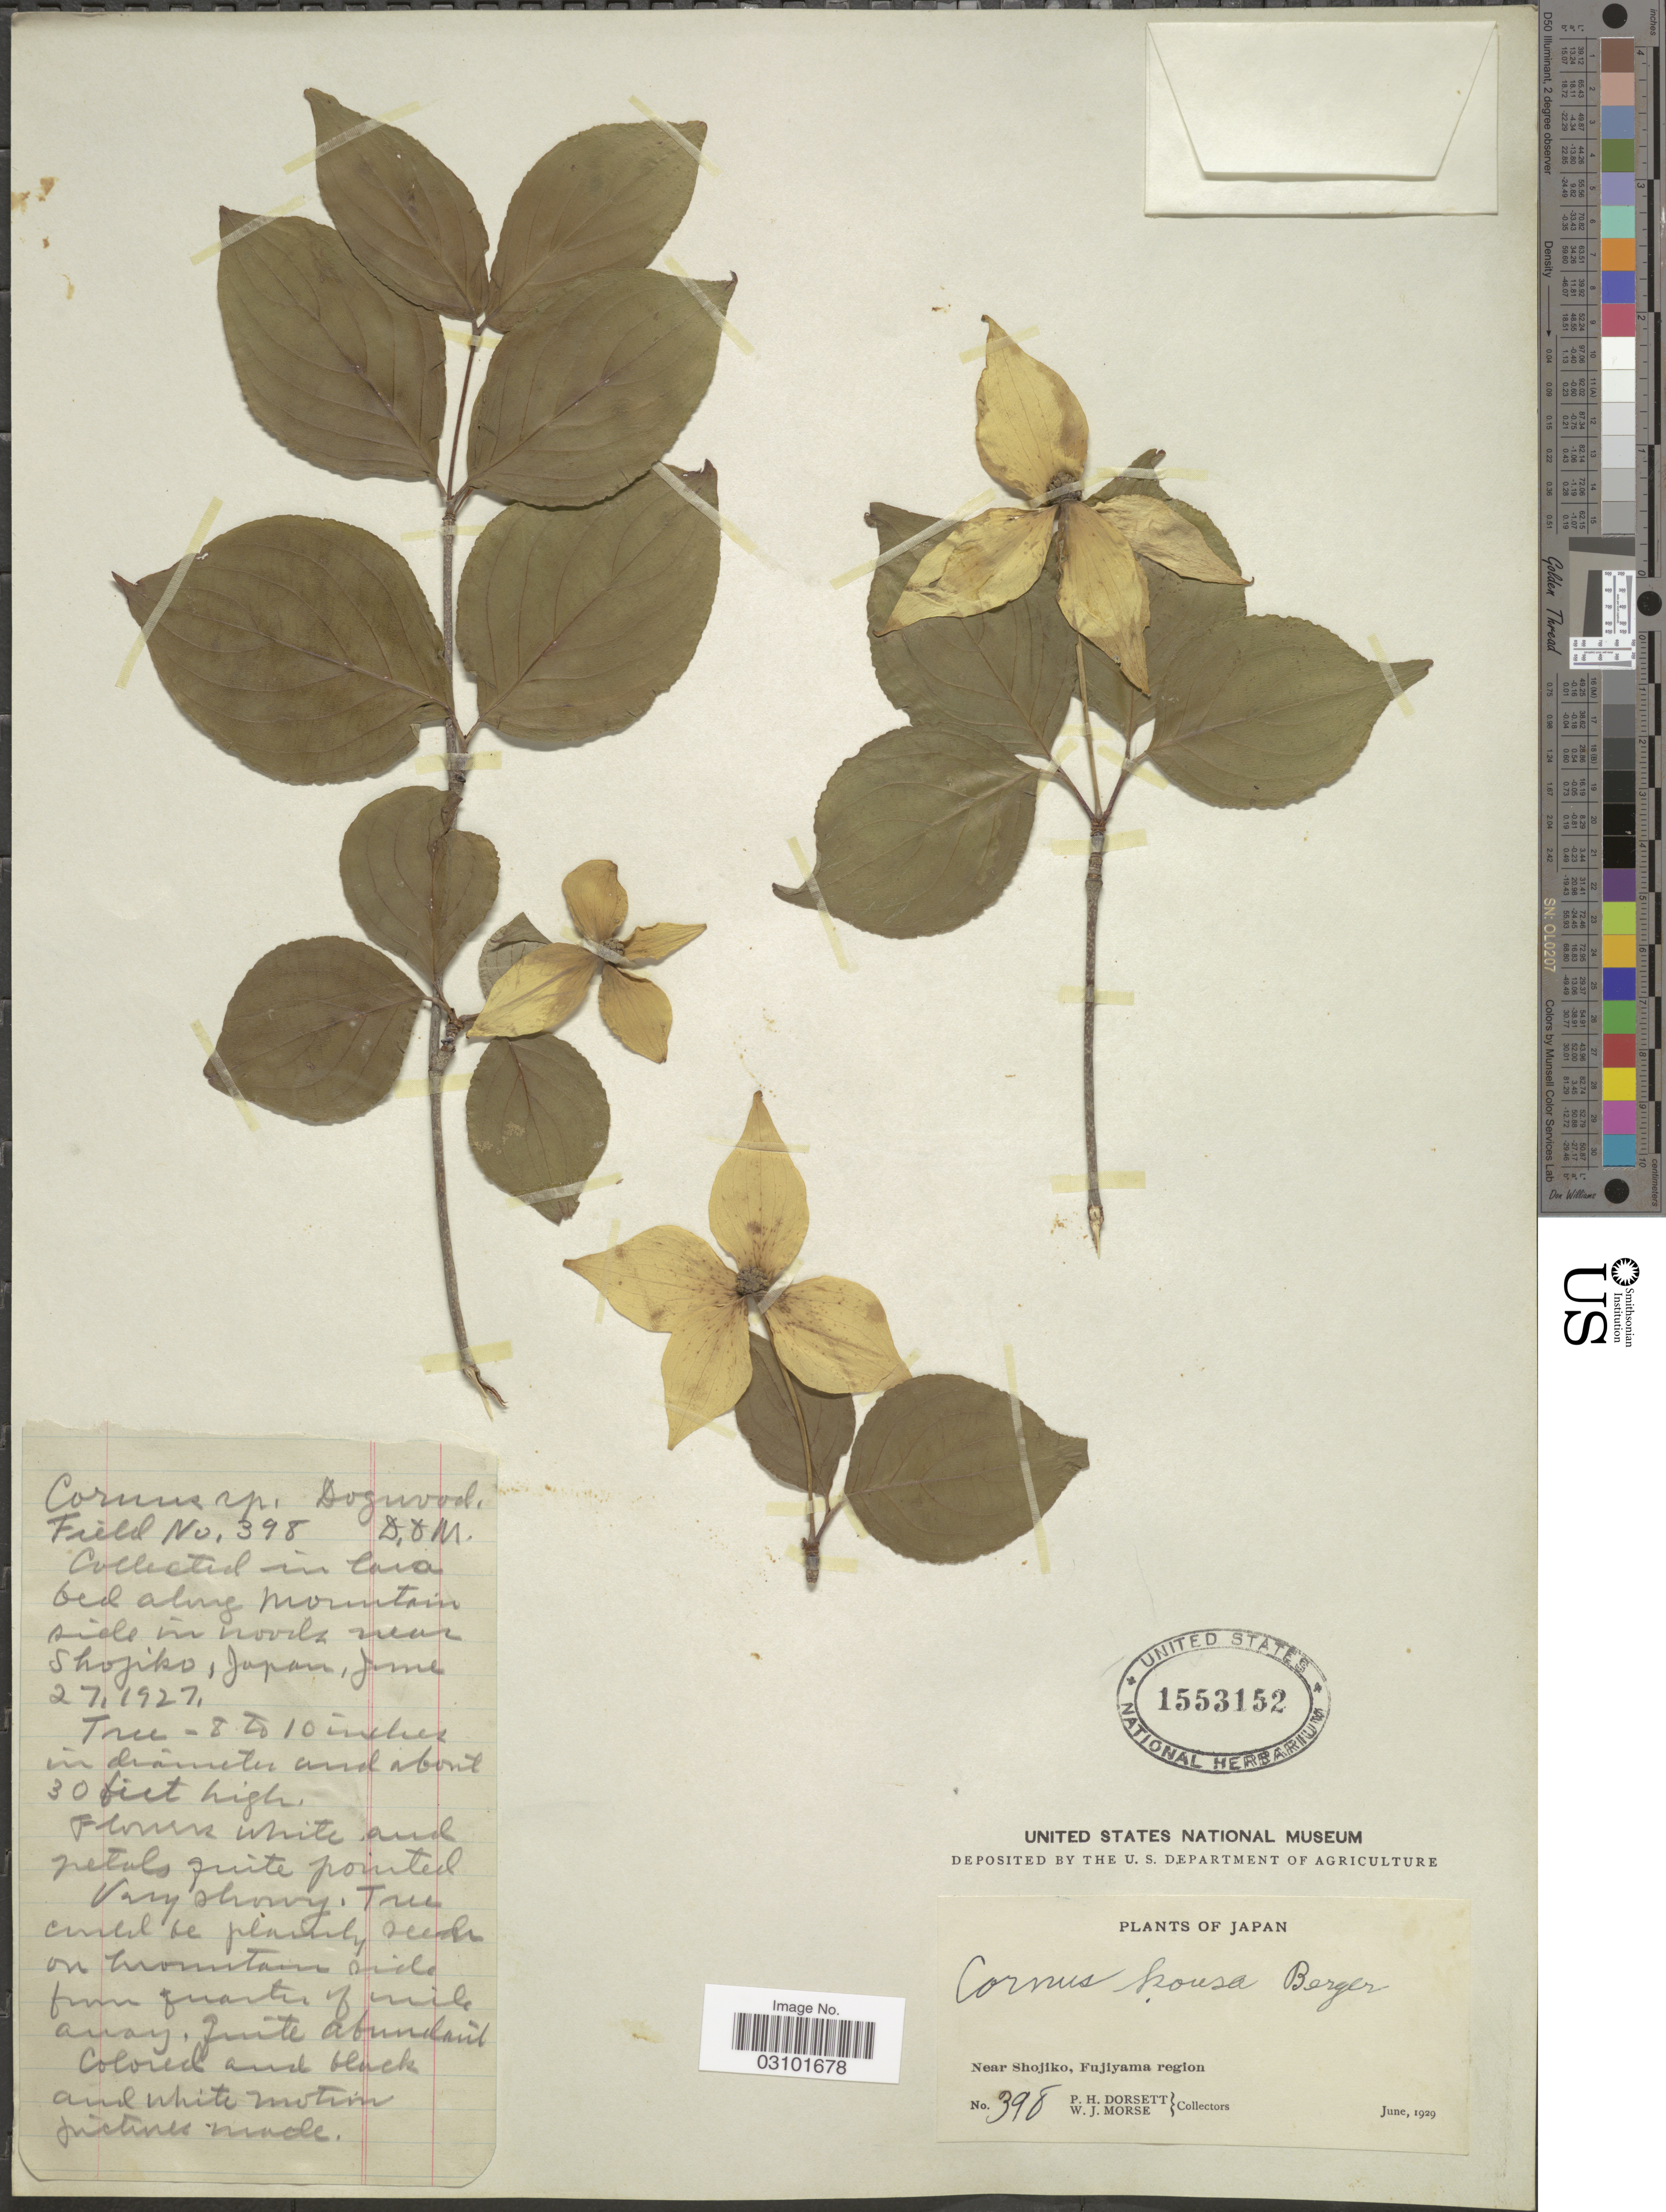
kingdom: Plantae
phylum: Tracheophyta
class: Magnoliopsida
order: Cornales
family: Cornaceae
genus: Cornus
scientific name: Cornus kousa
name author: F. Buerger ex Miq.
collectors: P. H. Dorsett & W. J. Morse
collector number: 398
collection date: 1929-06-27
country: Japan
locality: Along mountain side in woods near Shojiko, Fujiyama region.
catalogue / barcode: US 1553152